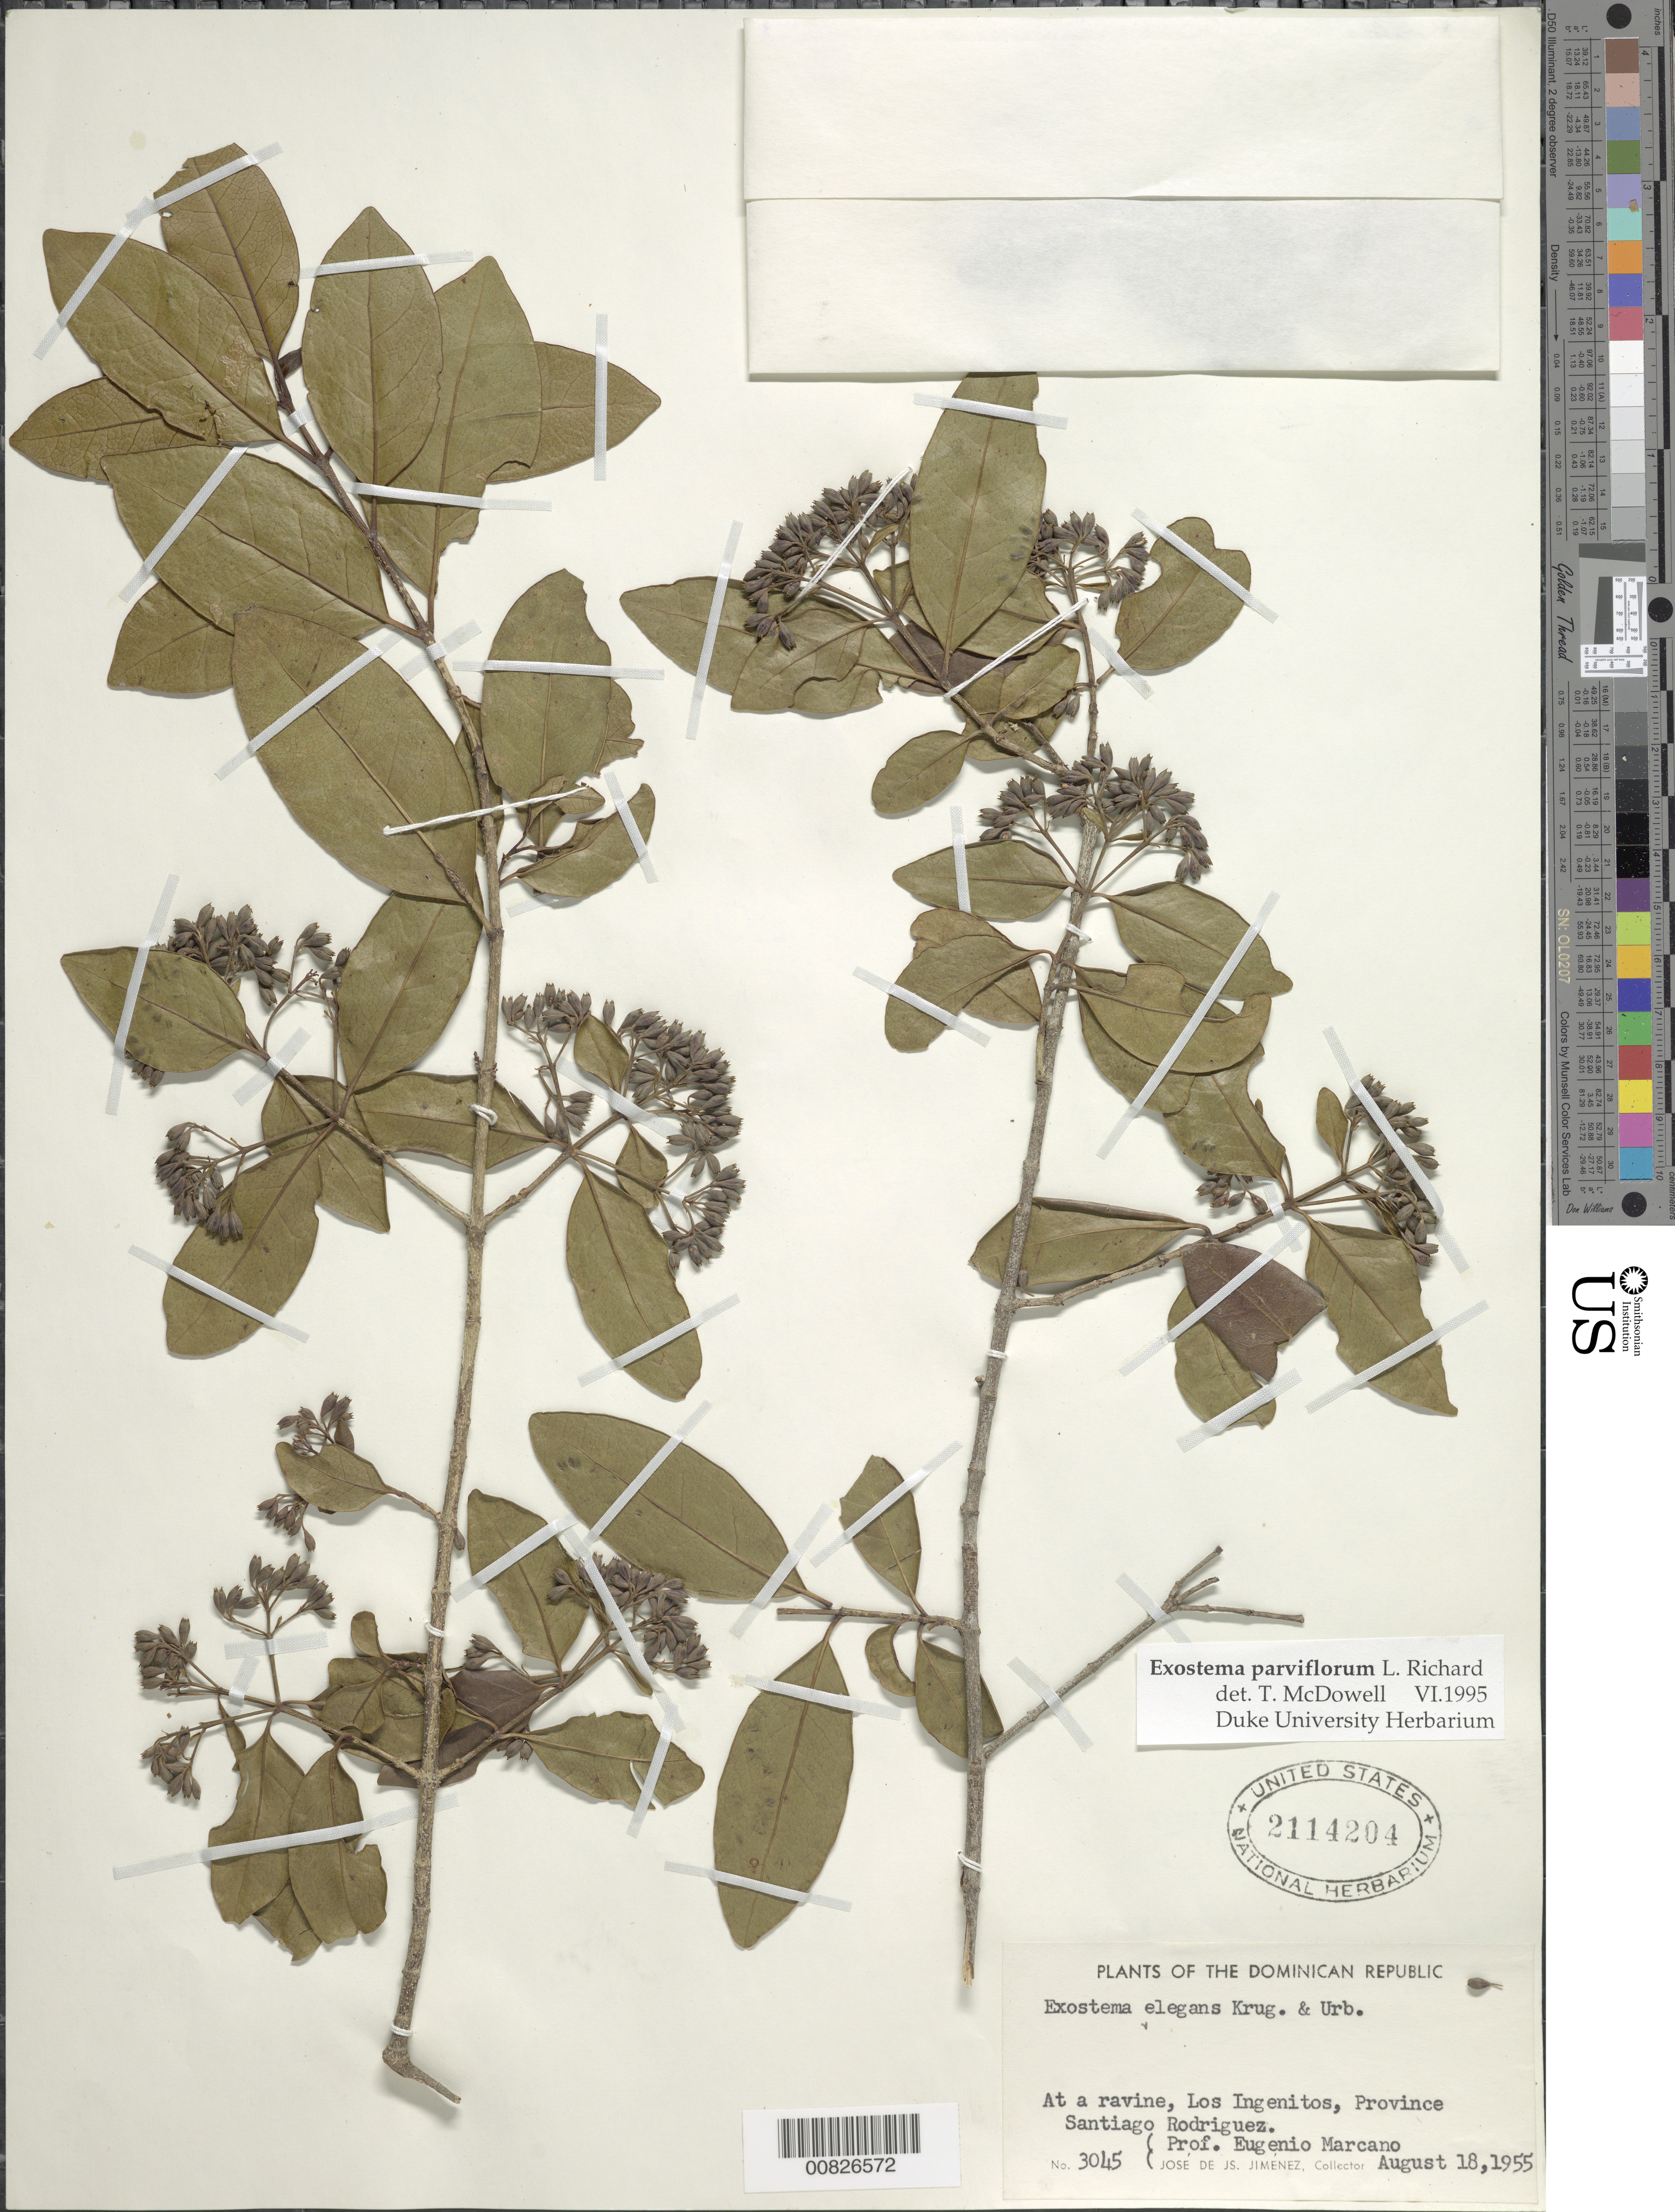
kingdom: Plantae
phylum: Tracheophyta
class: Magnoliopsida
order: Gentianales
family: Rubiaceae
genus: Exostema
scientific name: Exostema parviflorum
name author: A. Rich. ex Humb. & Bonpl.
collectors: J. J. Jiménez Almonte & E. J. Marcano F.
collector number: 3045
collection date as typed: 18 Aug 1955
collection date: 1955-08-18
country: Dominican Republic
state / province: Santiago Rodríguez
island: Hispaniola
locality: Los Ingenitos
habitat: At a ravine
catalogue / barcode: US 2114204